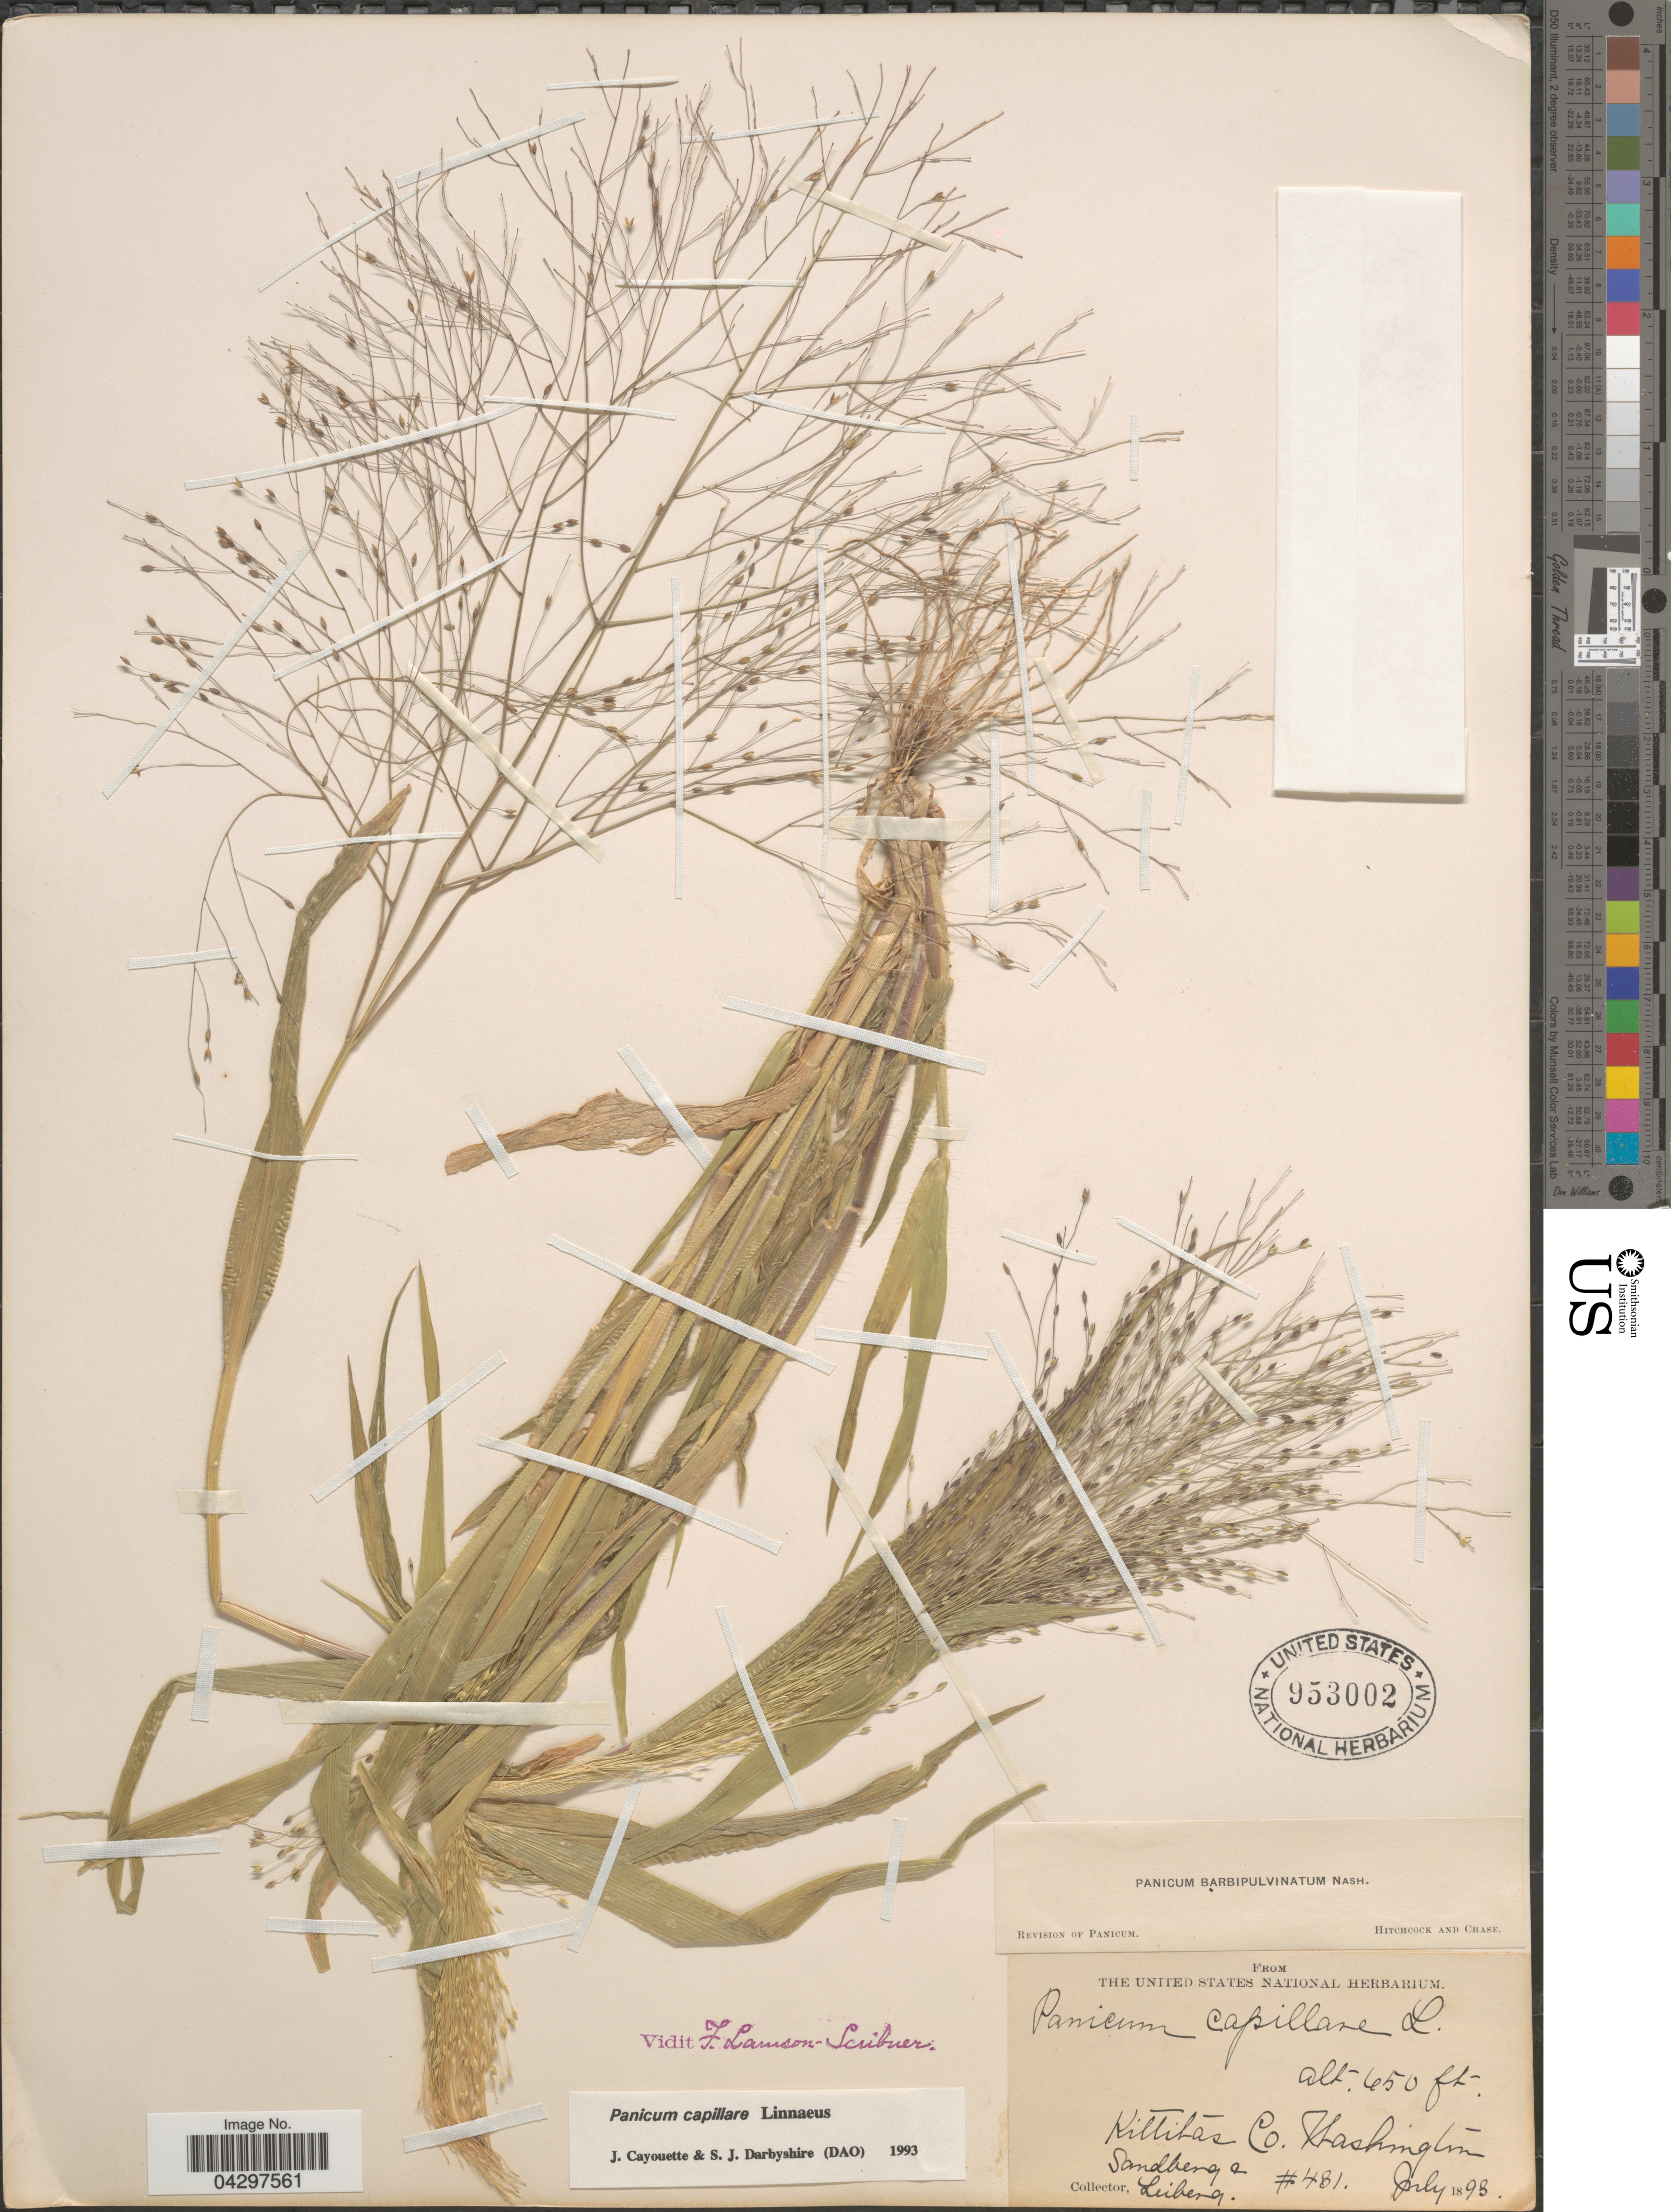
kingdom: Plantae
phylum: Tracheophyta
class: Liliopsida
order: Poales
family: Poaceae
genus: Panicum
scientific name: Panicum capillare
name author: L.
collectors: Sandberg & -. Leiberg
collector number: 481*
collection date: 1893-07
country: United States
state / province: Washington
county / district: Kittitas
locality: Kittitas Co.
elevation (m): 198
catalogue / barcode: US 953002